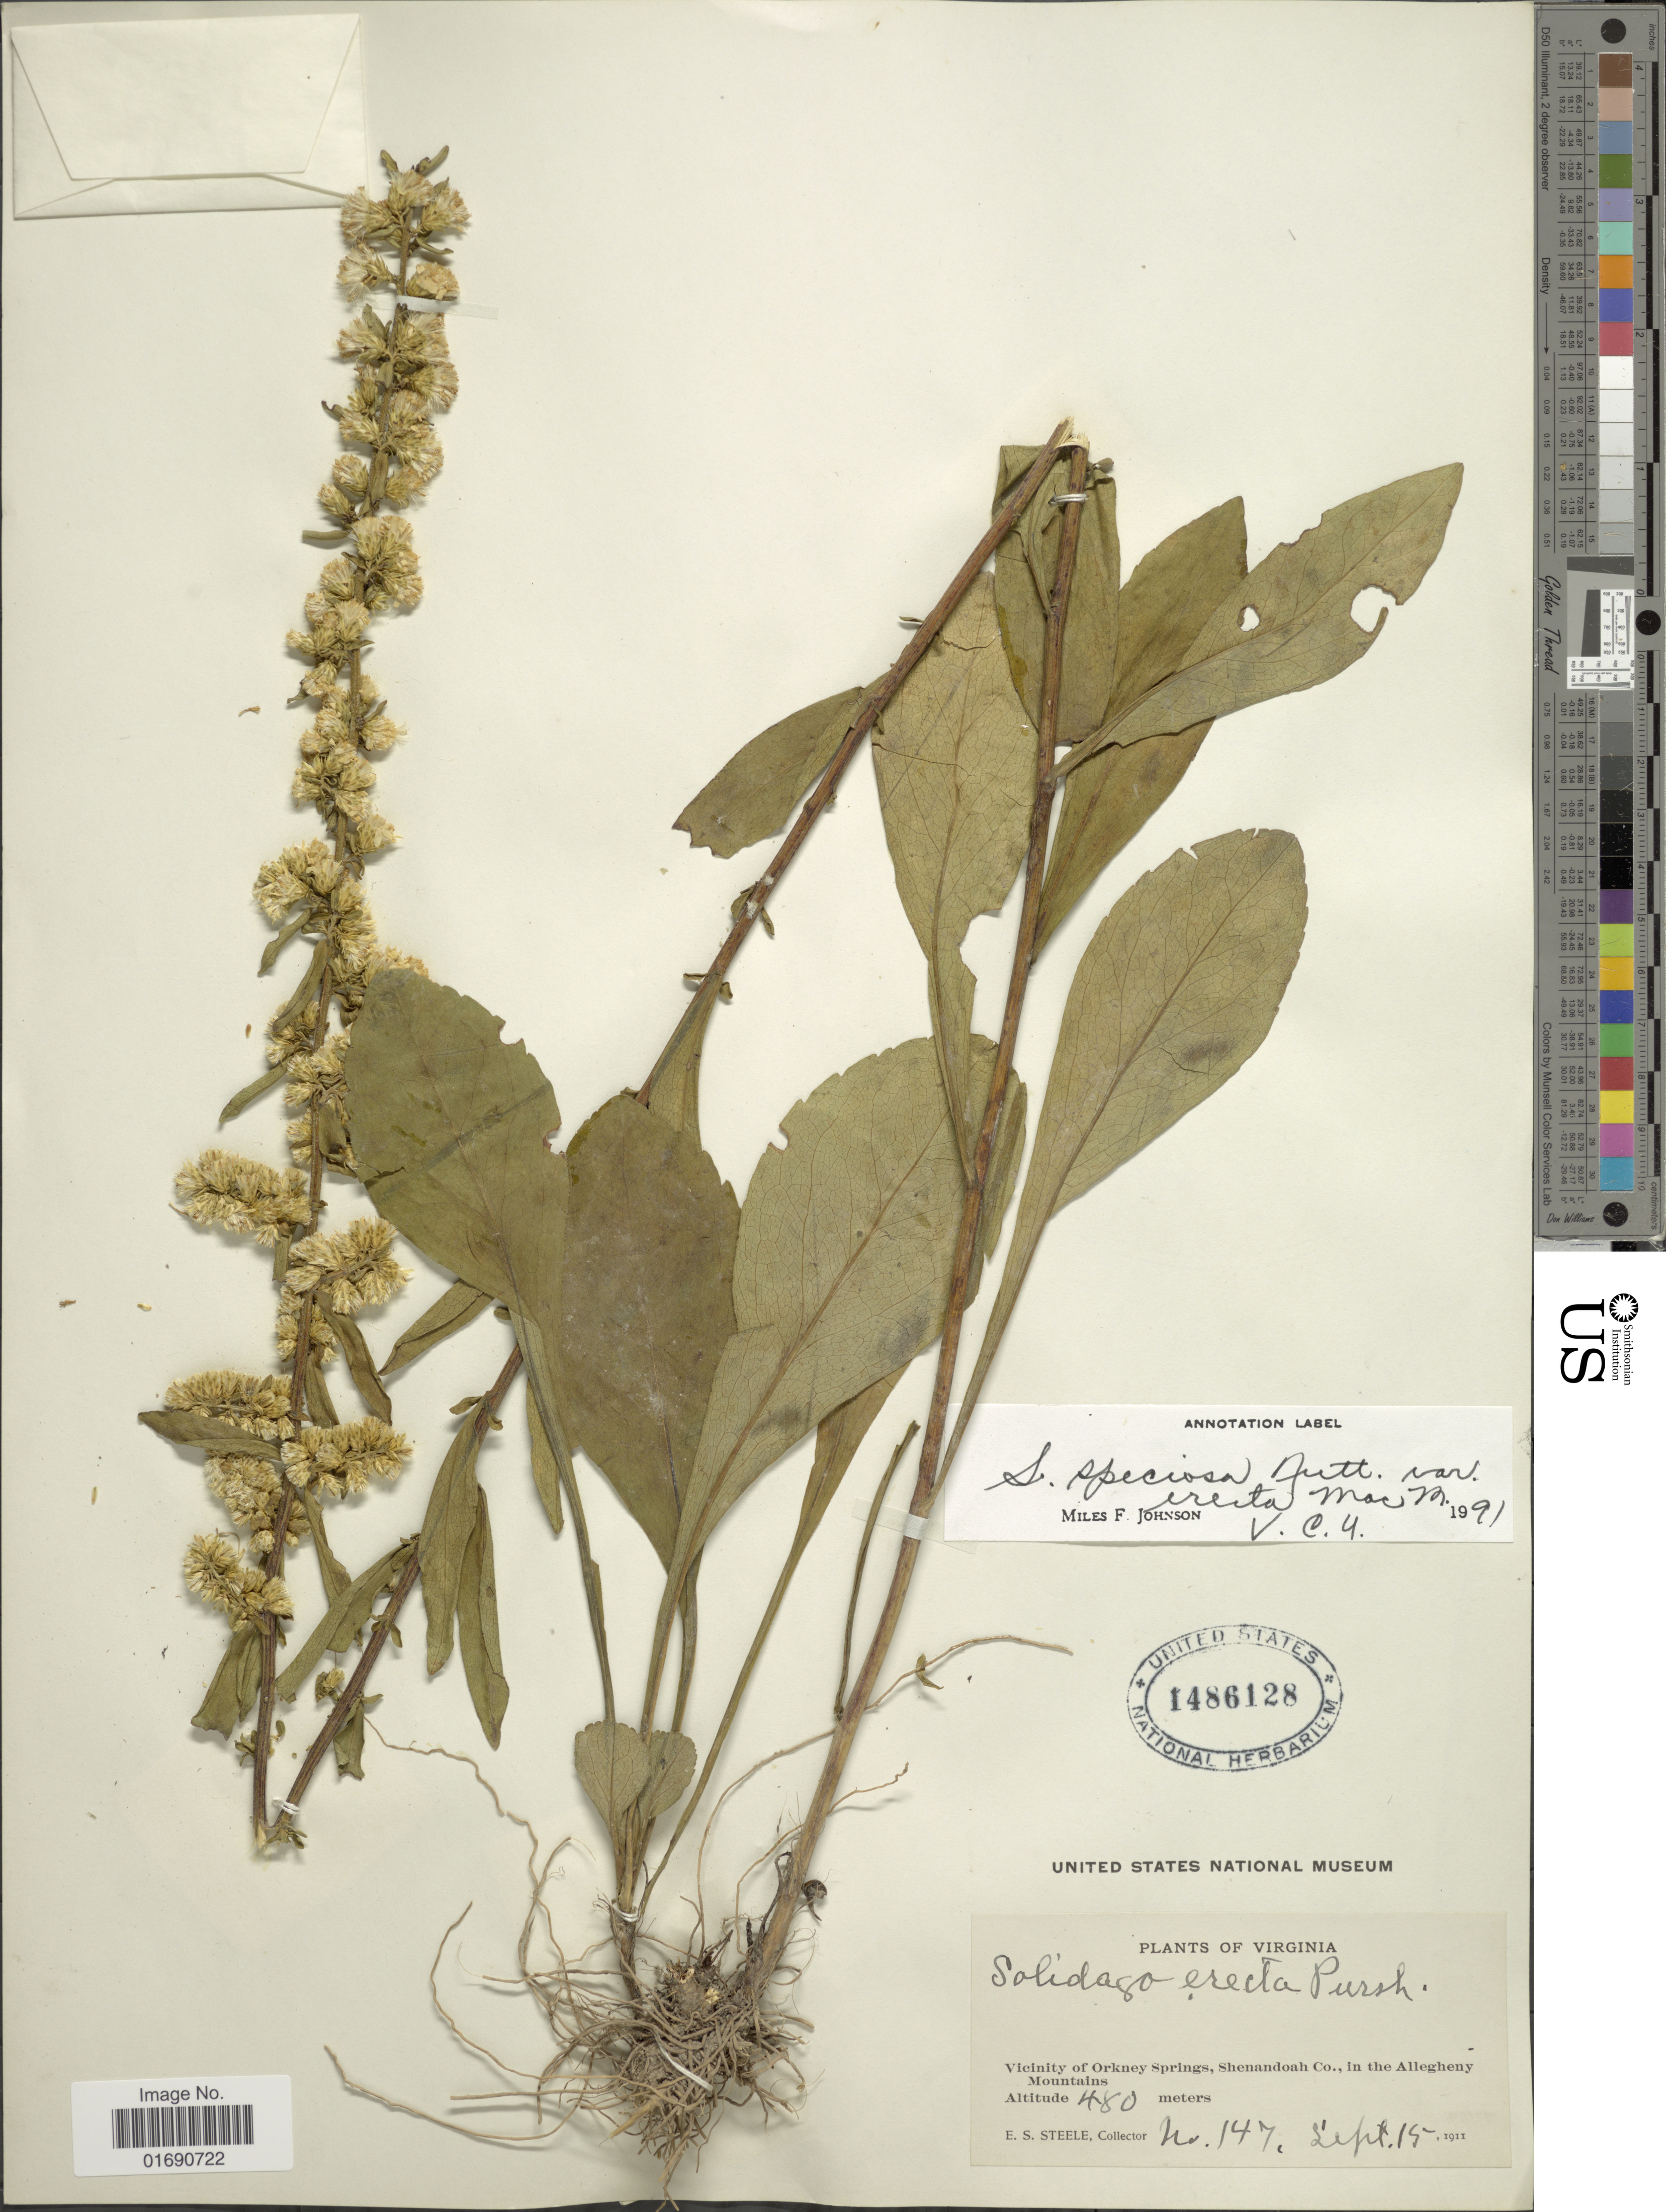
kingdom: Plantae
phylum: Tracheophyta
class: Magnoliopsida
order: Asterales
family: Asteraceae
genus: Solidago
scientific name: Solidago speciosa var. erecta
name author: (Pursh) MacMill.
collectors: E. Steele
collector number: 147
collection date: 1911-09-15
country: United States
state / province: Virginia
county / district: Shenandoah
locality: Vicinity of Orkney Springs, Shenandoah Co., in the Allegeny Mountains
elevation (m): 480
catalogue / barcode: US 1486128